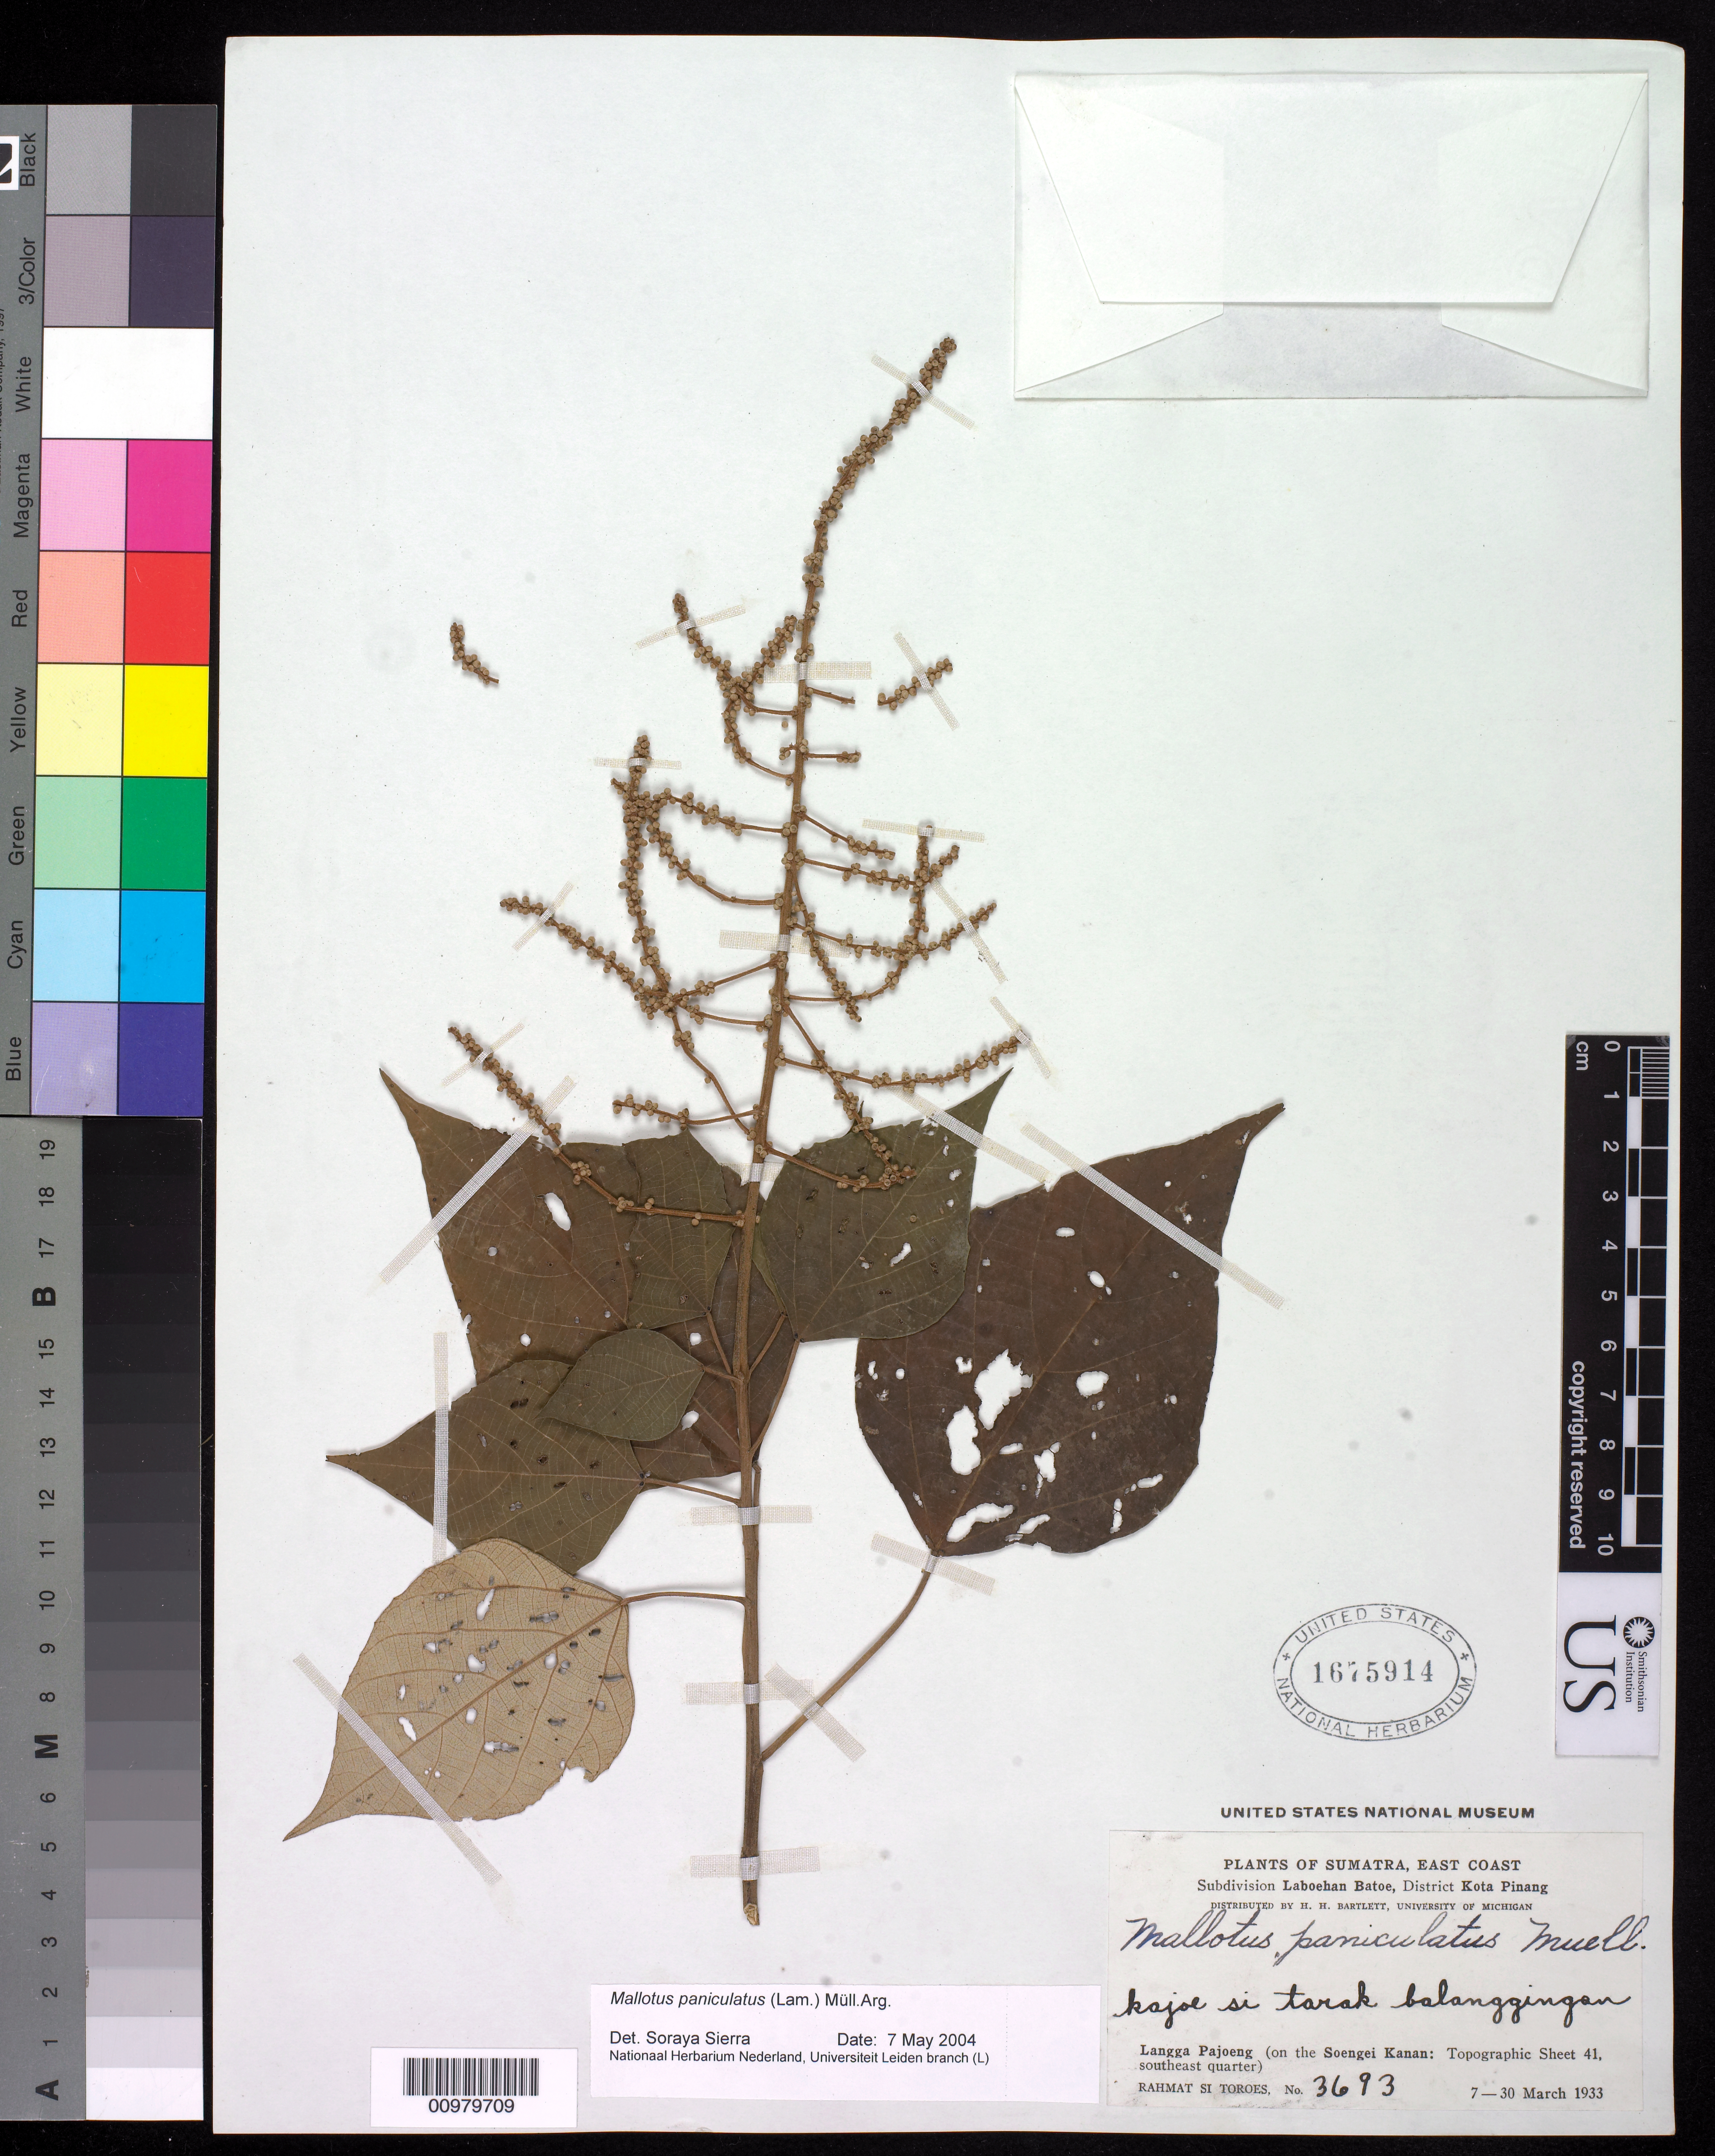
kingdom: Plantae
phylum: Tracheophyta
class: Magnoliopsida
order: Malpighiales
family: Euphorbiaceae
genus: Mallotus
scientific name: Mallotus paniculatus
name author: (Lam.) Müll. Arg.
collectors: Rahmat Si Boeea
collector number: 3693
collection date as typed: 07 Mar 1933 to 30 Mar 1933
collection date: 1933-03-07/1933-03-30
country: Indonesia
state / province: Sumatra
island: Sumatra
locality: District Kota Pinang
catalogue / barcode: US 1675914